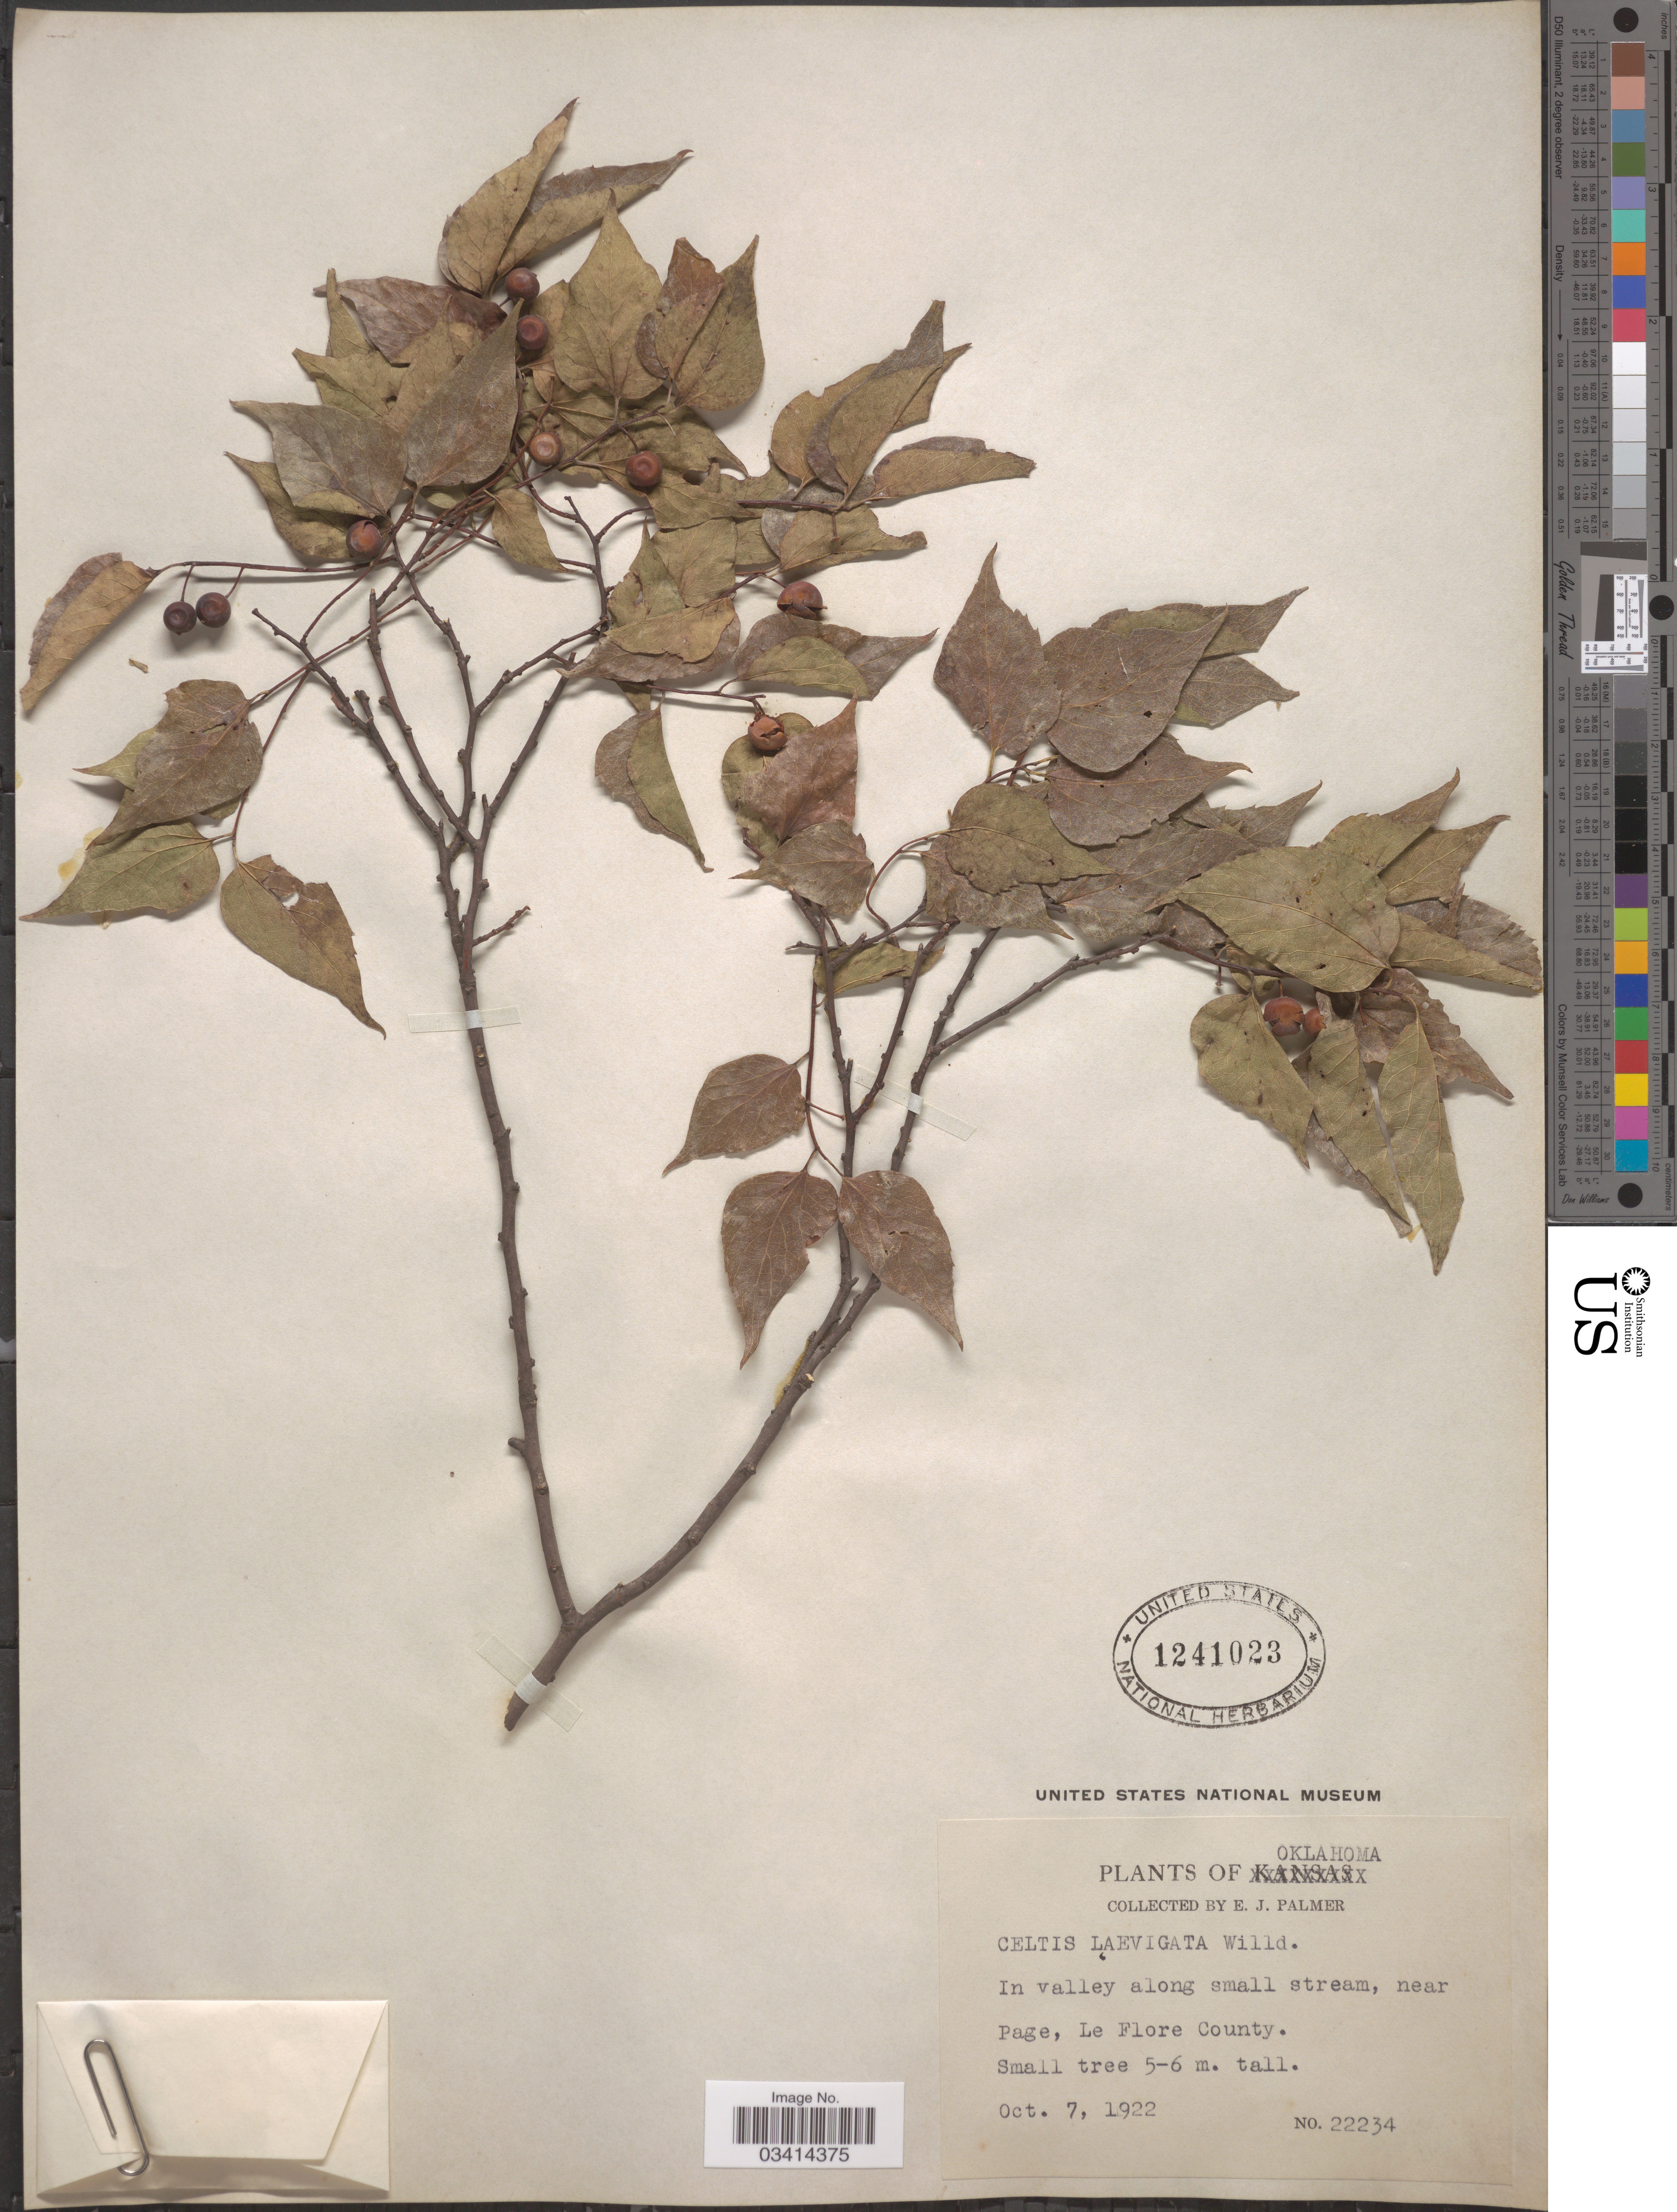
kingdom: Plantae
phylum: Tracheophyta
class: Magnoliopsida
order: Rosales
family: Cannabaceae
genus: Celtis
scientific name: Celtis sp.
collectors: E. J. Palmer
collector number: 22234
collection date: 1922-10-07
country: United States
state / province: Oklahoma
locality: Near Page, Le Flore County.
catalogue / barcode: US 1241023